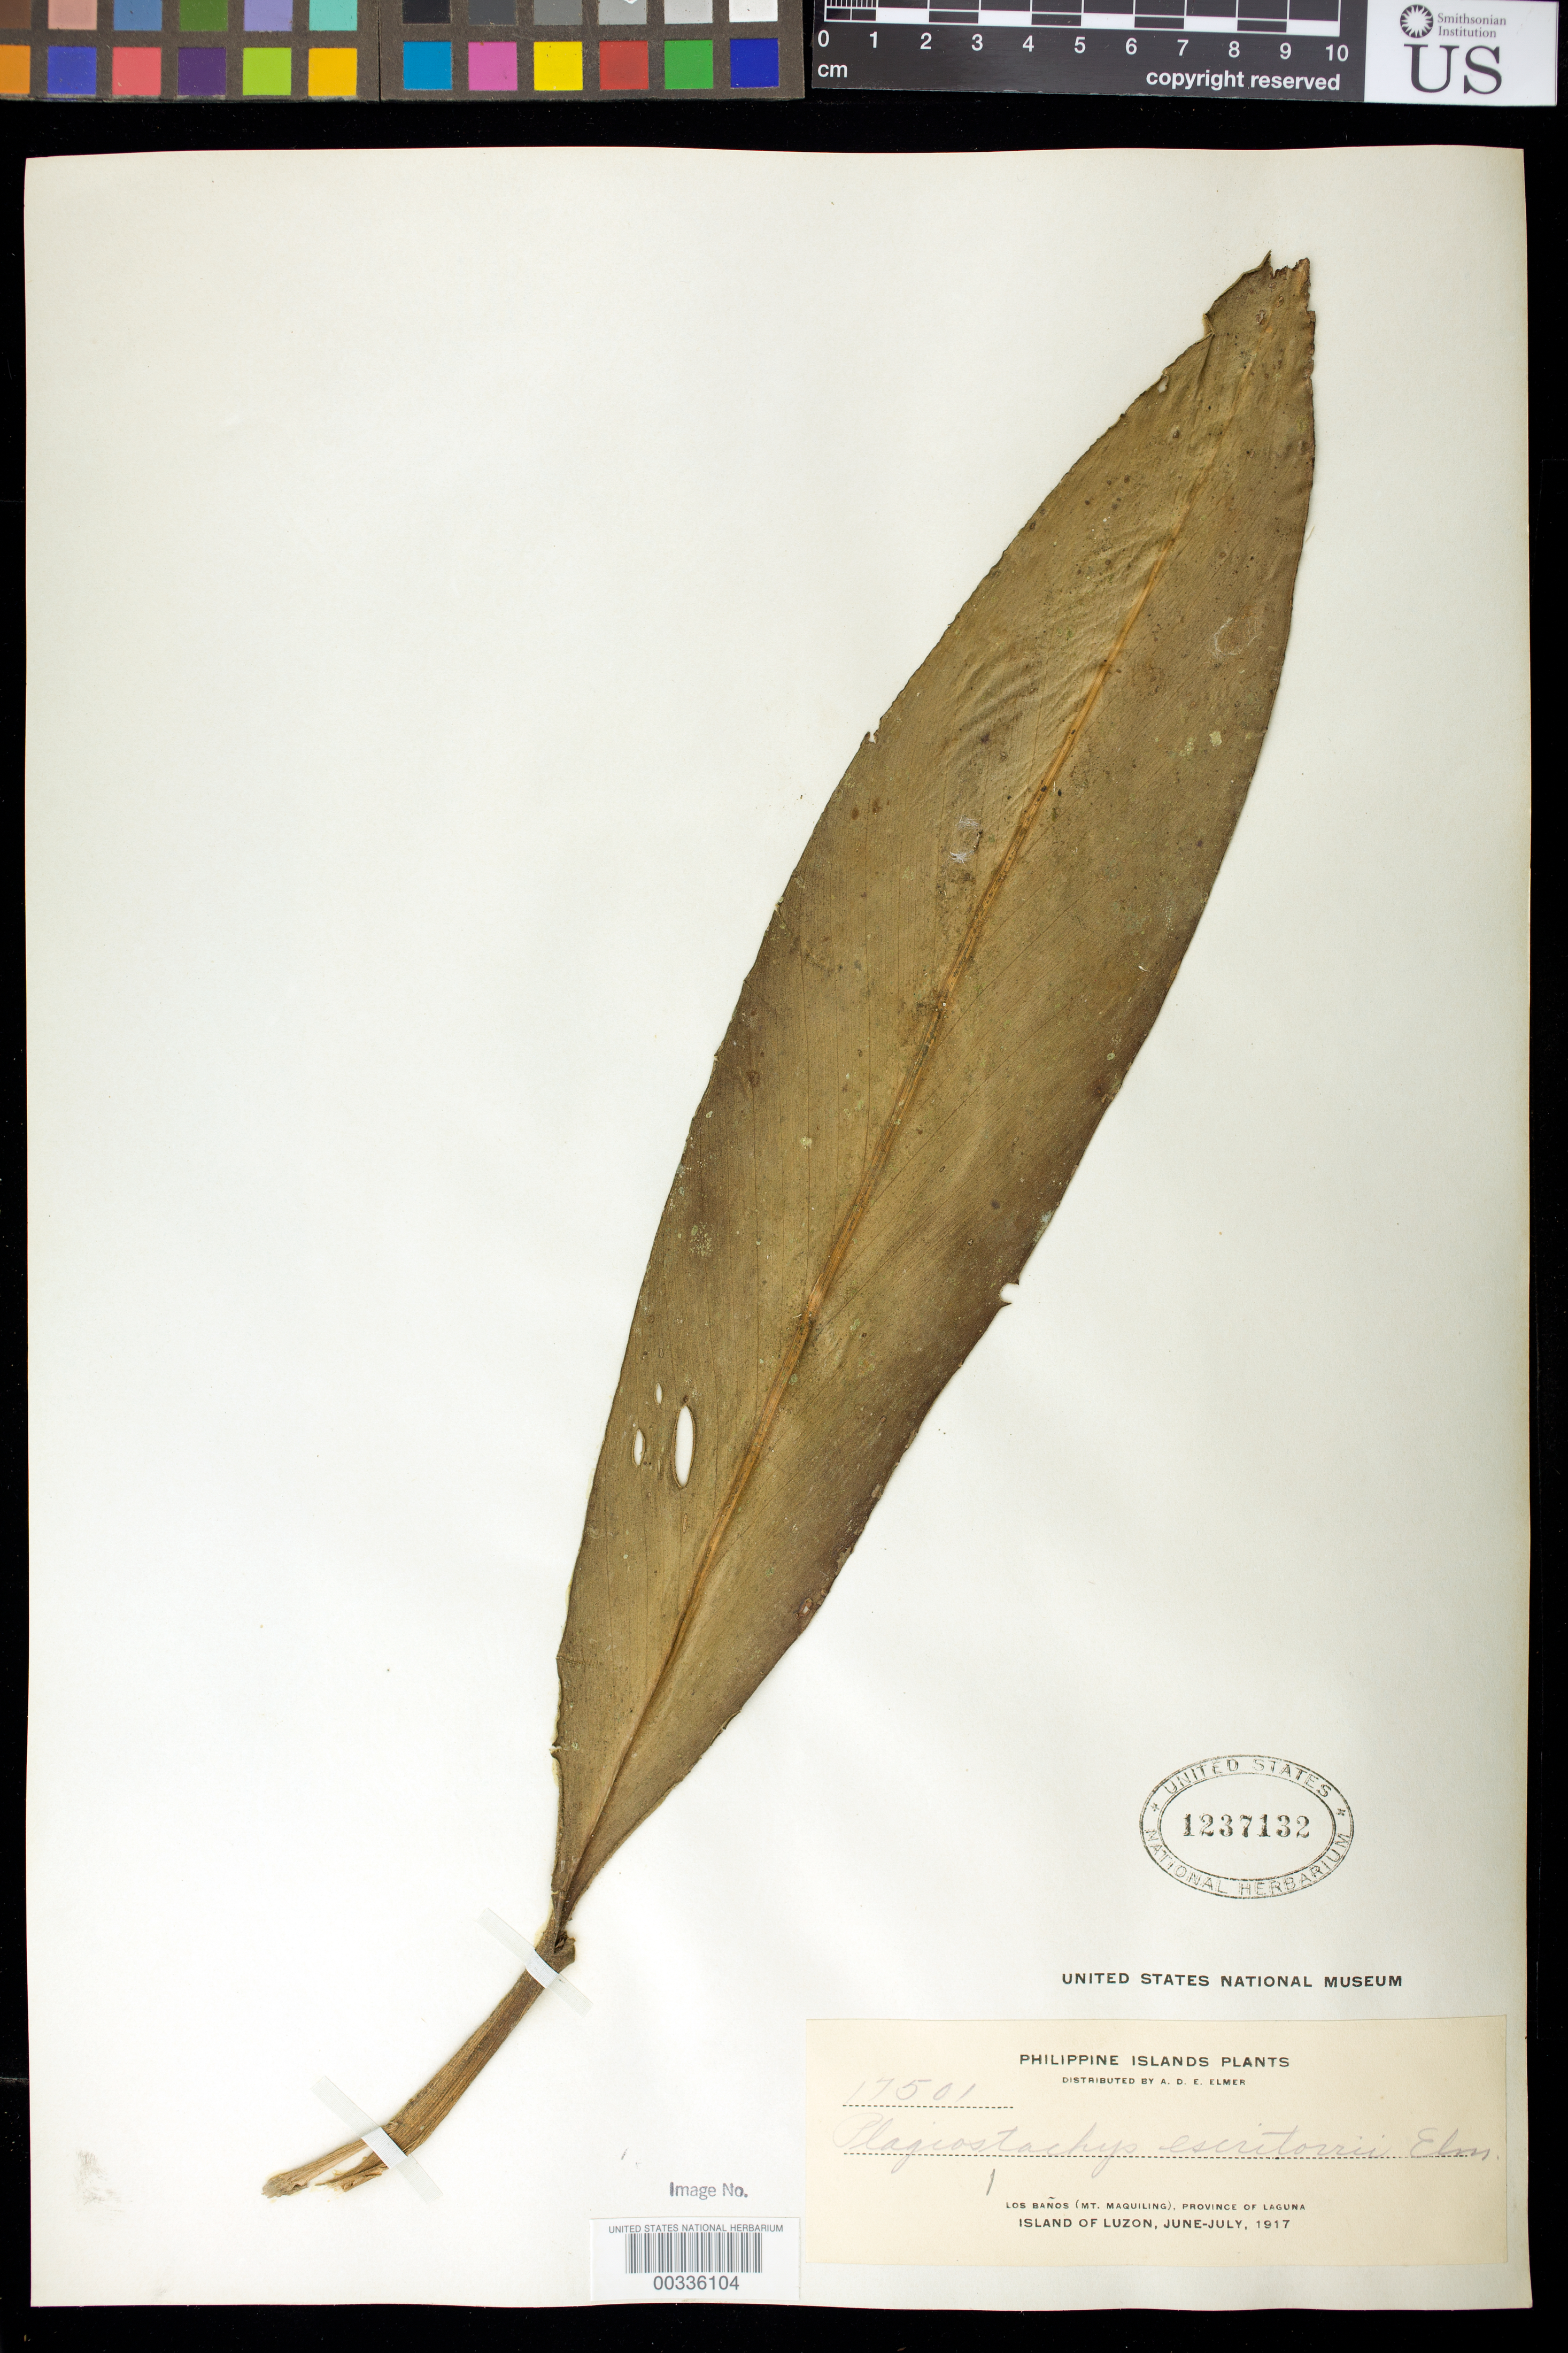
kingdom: Plantae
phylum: Tracheophyta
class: Liliopsida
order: Zingiberales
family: Zingiberaceae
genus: Plagiostachys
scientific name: Plagiostachys escritorii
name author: Elmer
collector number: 17501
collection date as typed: Jun 1917 to -- Jul 1917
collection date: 1917-06/1917-07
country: Philippines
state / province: Calabarzon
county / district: Laguna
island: Luzon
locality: Los banos (mt maquiling)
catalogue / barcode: US 1237132